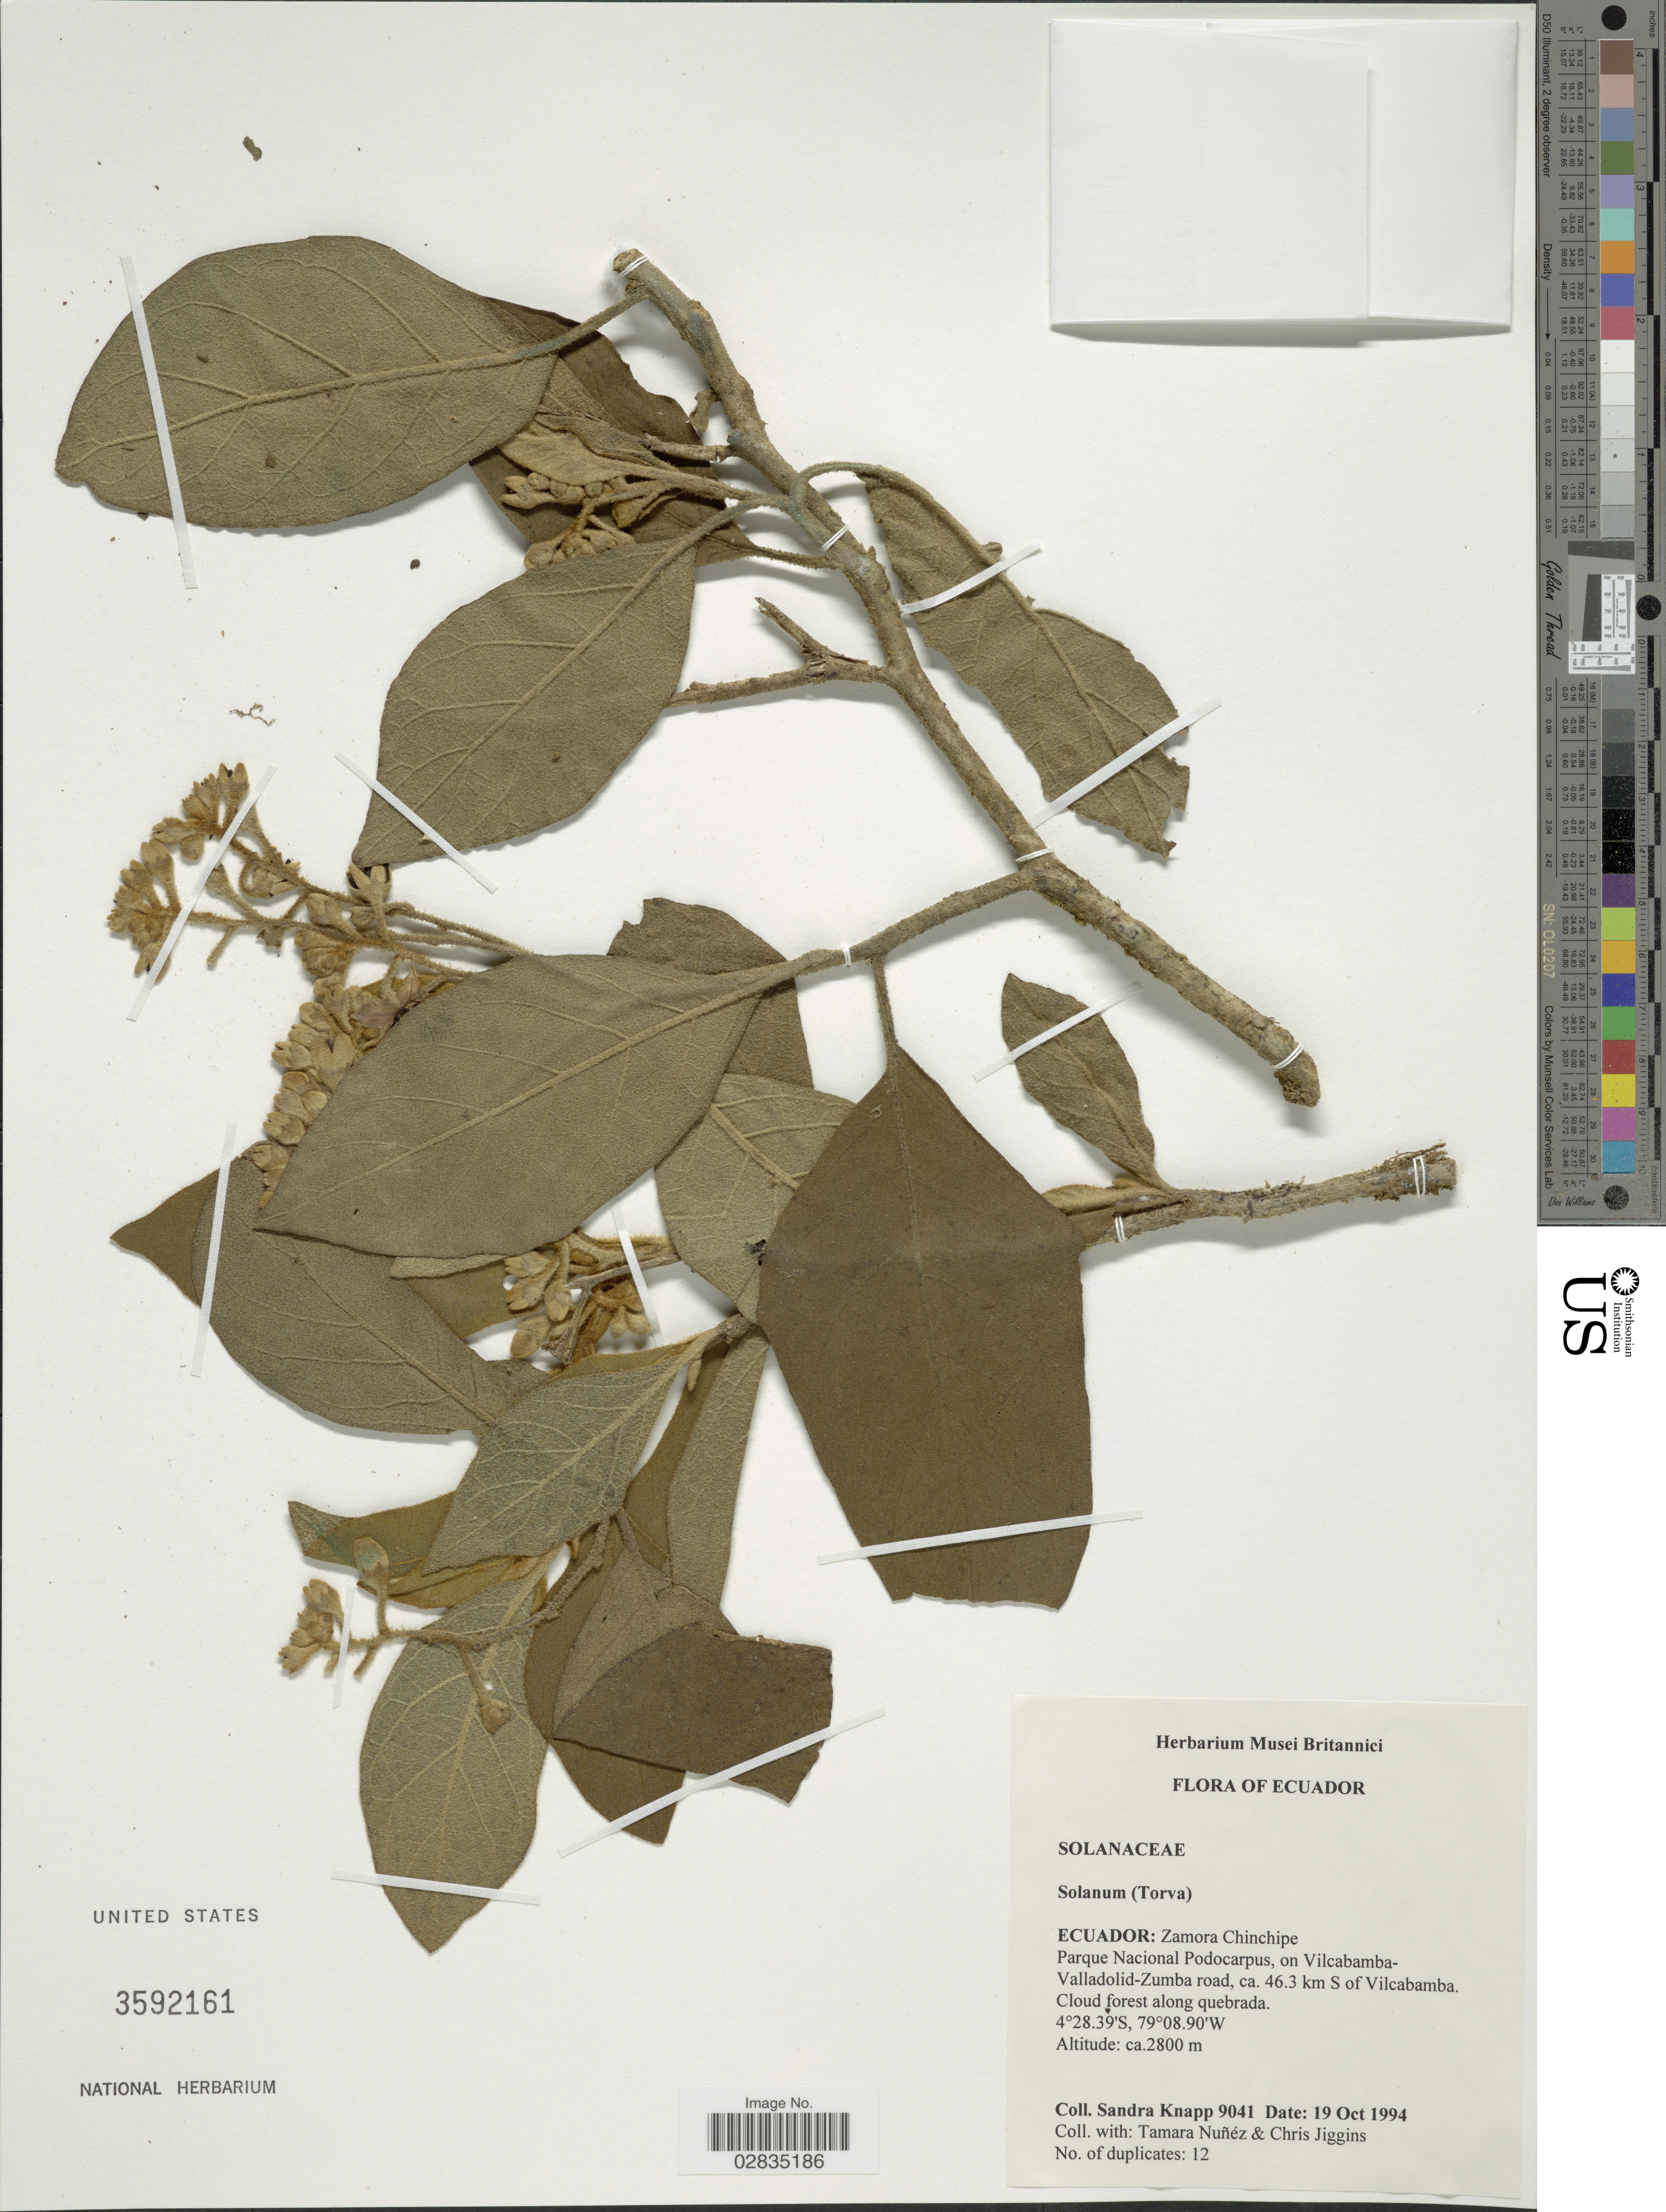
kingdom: Plantae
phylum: Tracheophyta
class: Magnoliopsida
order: Solanales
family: Solanaceae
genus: Solanum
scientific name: Solanum asperolanatum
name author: Ruiz & Pav.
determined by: Knapp, S. D.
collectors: S. Knapp, T. Núñez & C. Jiggins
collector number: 9041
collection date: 1994-10-19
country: Ecuador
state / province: Zamora-Chinchipe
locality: Parque Nacional Podocarpus, on Vilcabamba-Valladolid-Zumba road, ca. 46.3 km S of Vilcabamba.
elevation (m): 2800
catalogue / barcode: US 3592161